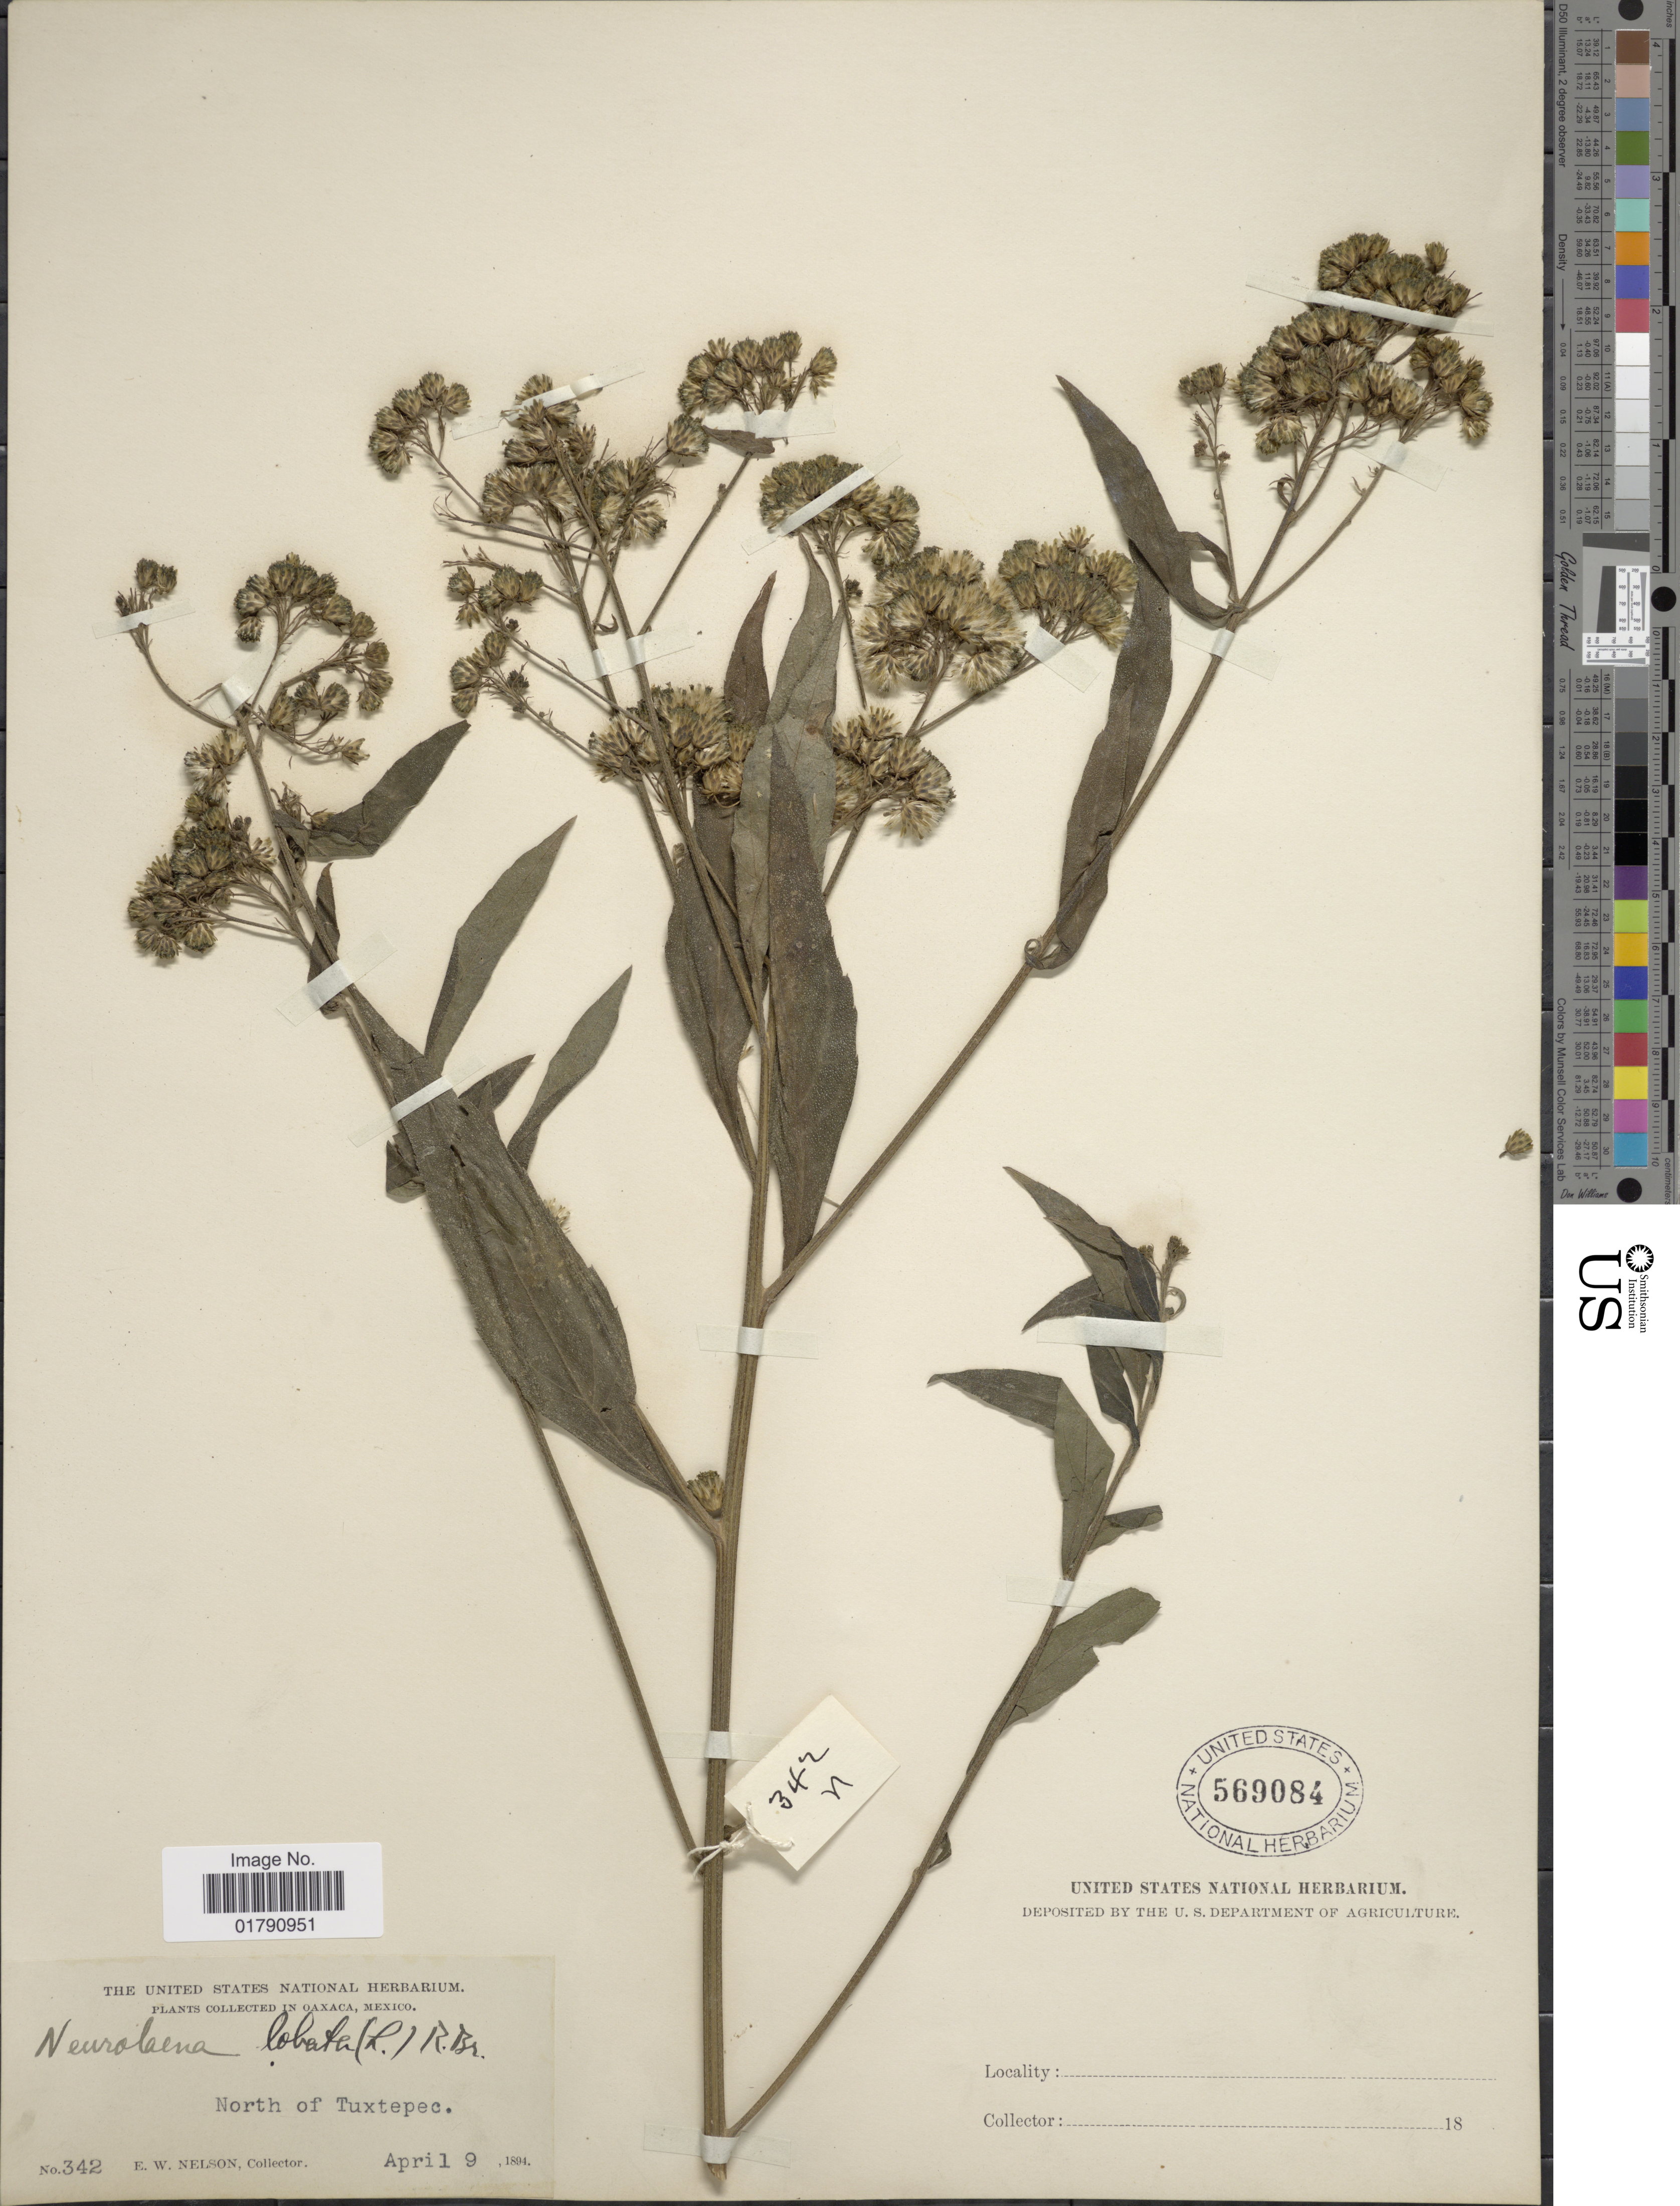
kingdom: Plantae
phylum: Tracheophyta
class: Magnoliopsida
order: Asterales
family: Asteraceae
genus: Neurolaena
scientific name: Neurolaena lobata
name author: (L.) R. Br. ex Cass.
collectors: E. W. Nelson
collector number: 342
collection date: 1894-04-09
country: Mexico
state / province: Oaxaca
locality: North of Tuxtepec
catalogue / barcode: US 569084